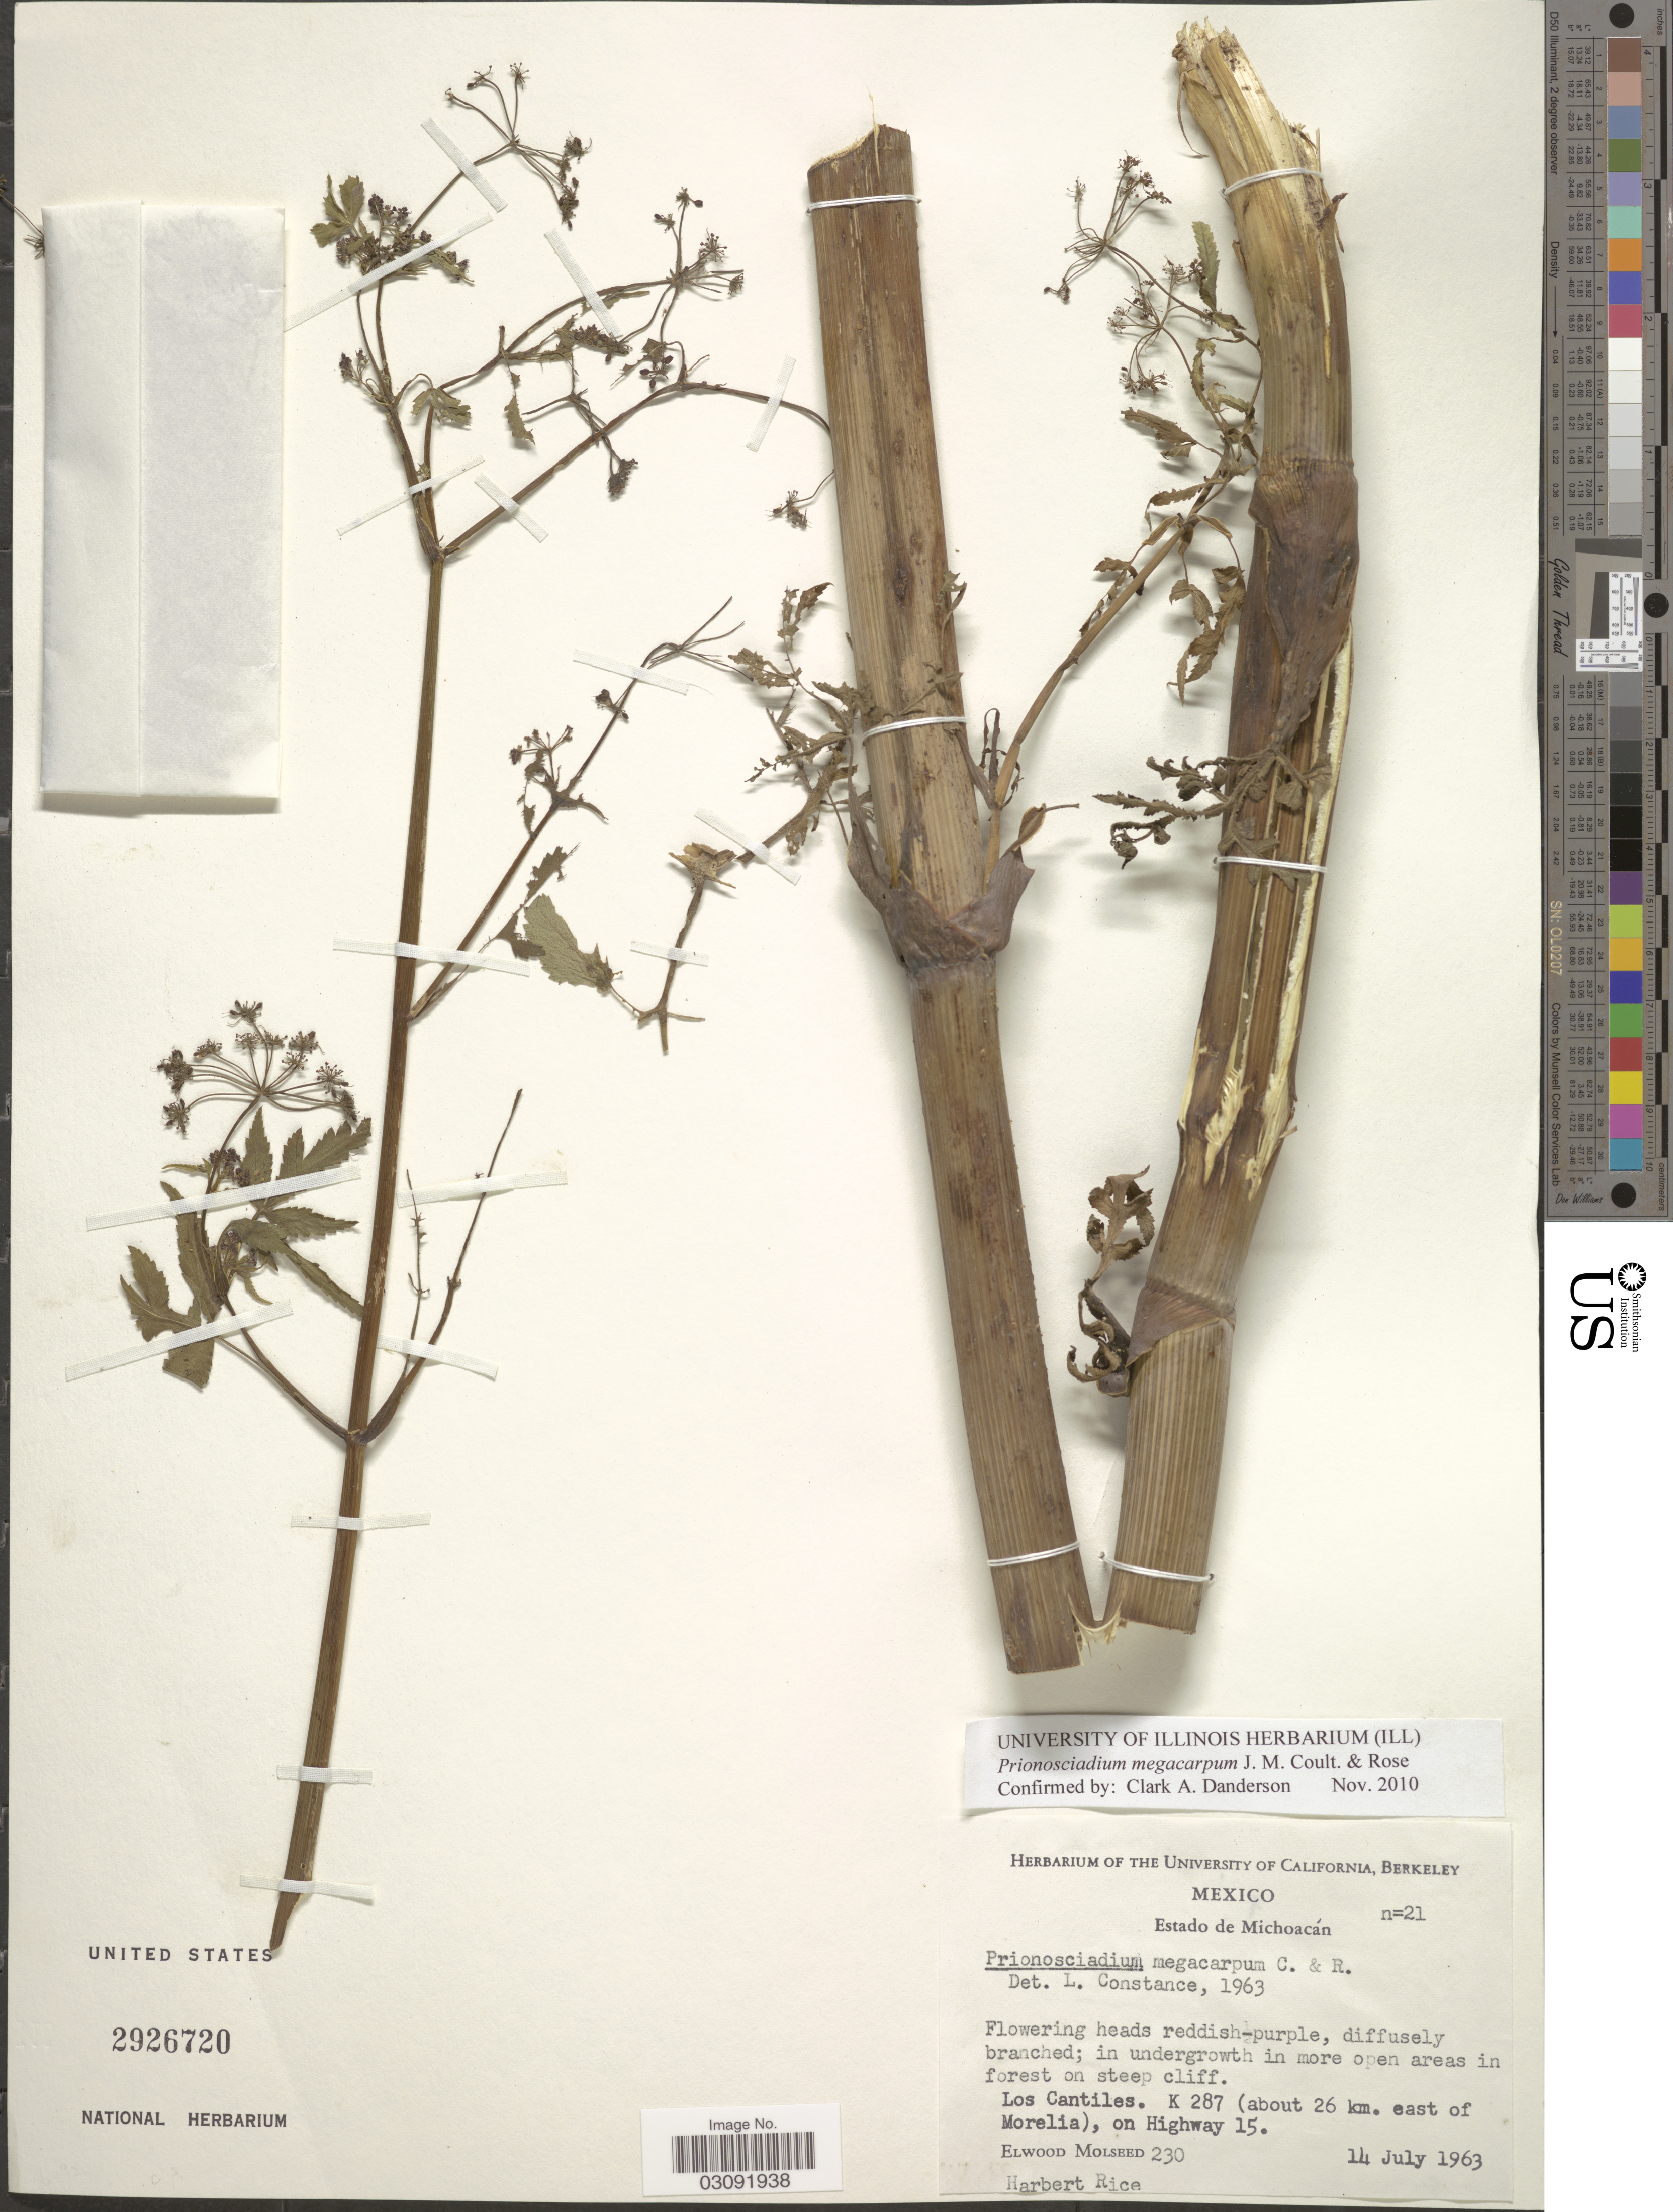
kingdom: Plantae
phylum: Tracheophyta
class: Magnoliopsida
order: Apiales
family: Apiaceae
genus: Prionosciadium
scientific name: Prionosciadium megacarpum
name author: J.M. Coult. & Rose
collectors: E. Molseed & H. Rice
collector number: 230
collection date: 1963-07-14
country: Mexico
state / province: Michoacán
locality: Los Cantiles. K 287 (about 26 km. east of Morelia), on Highway 15.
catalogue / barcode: US 2926720